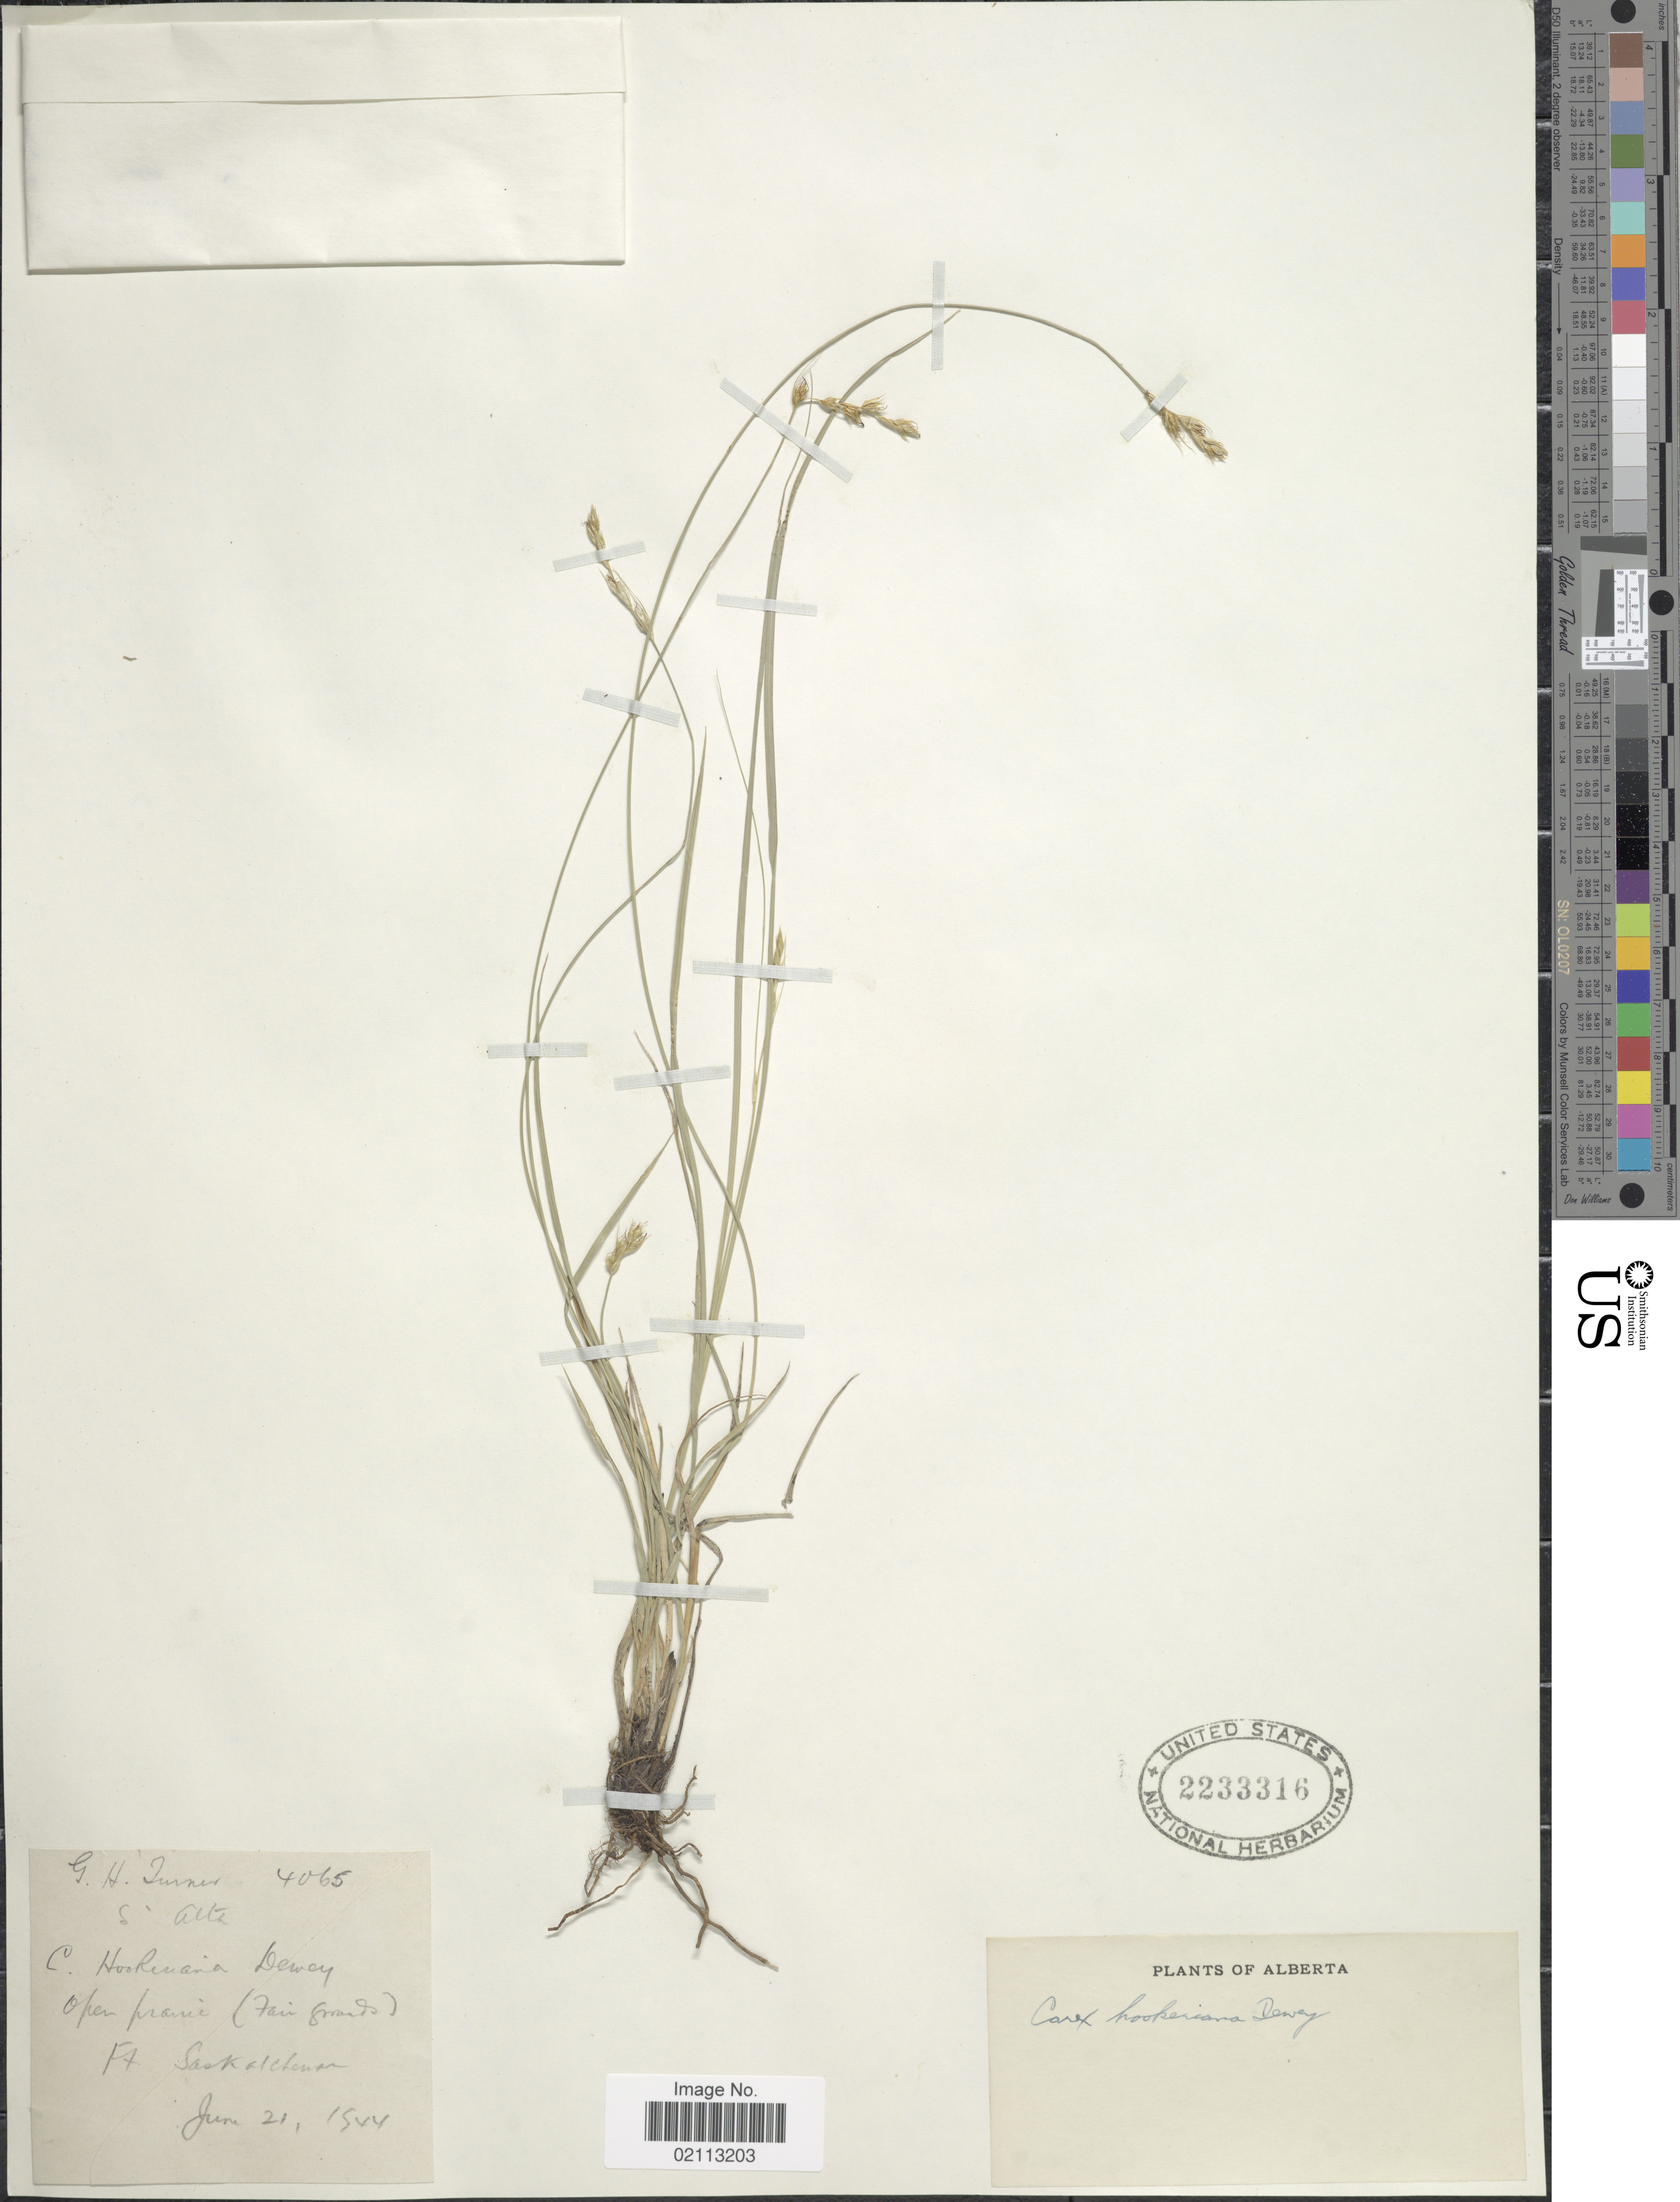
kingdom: Plantae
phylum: Tracheophyta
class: Liliopsida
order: Poales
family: Cyperaceae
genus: Carex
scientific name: Carex hookeriana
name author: Dewey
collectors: G. H. Turner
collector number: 4065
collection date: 1944-06-21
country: Canada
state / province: Alberta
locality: Ft. Saskatchewan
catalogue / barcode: US 2233316